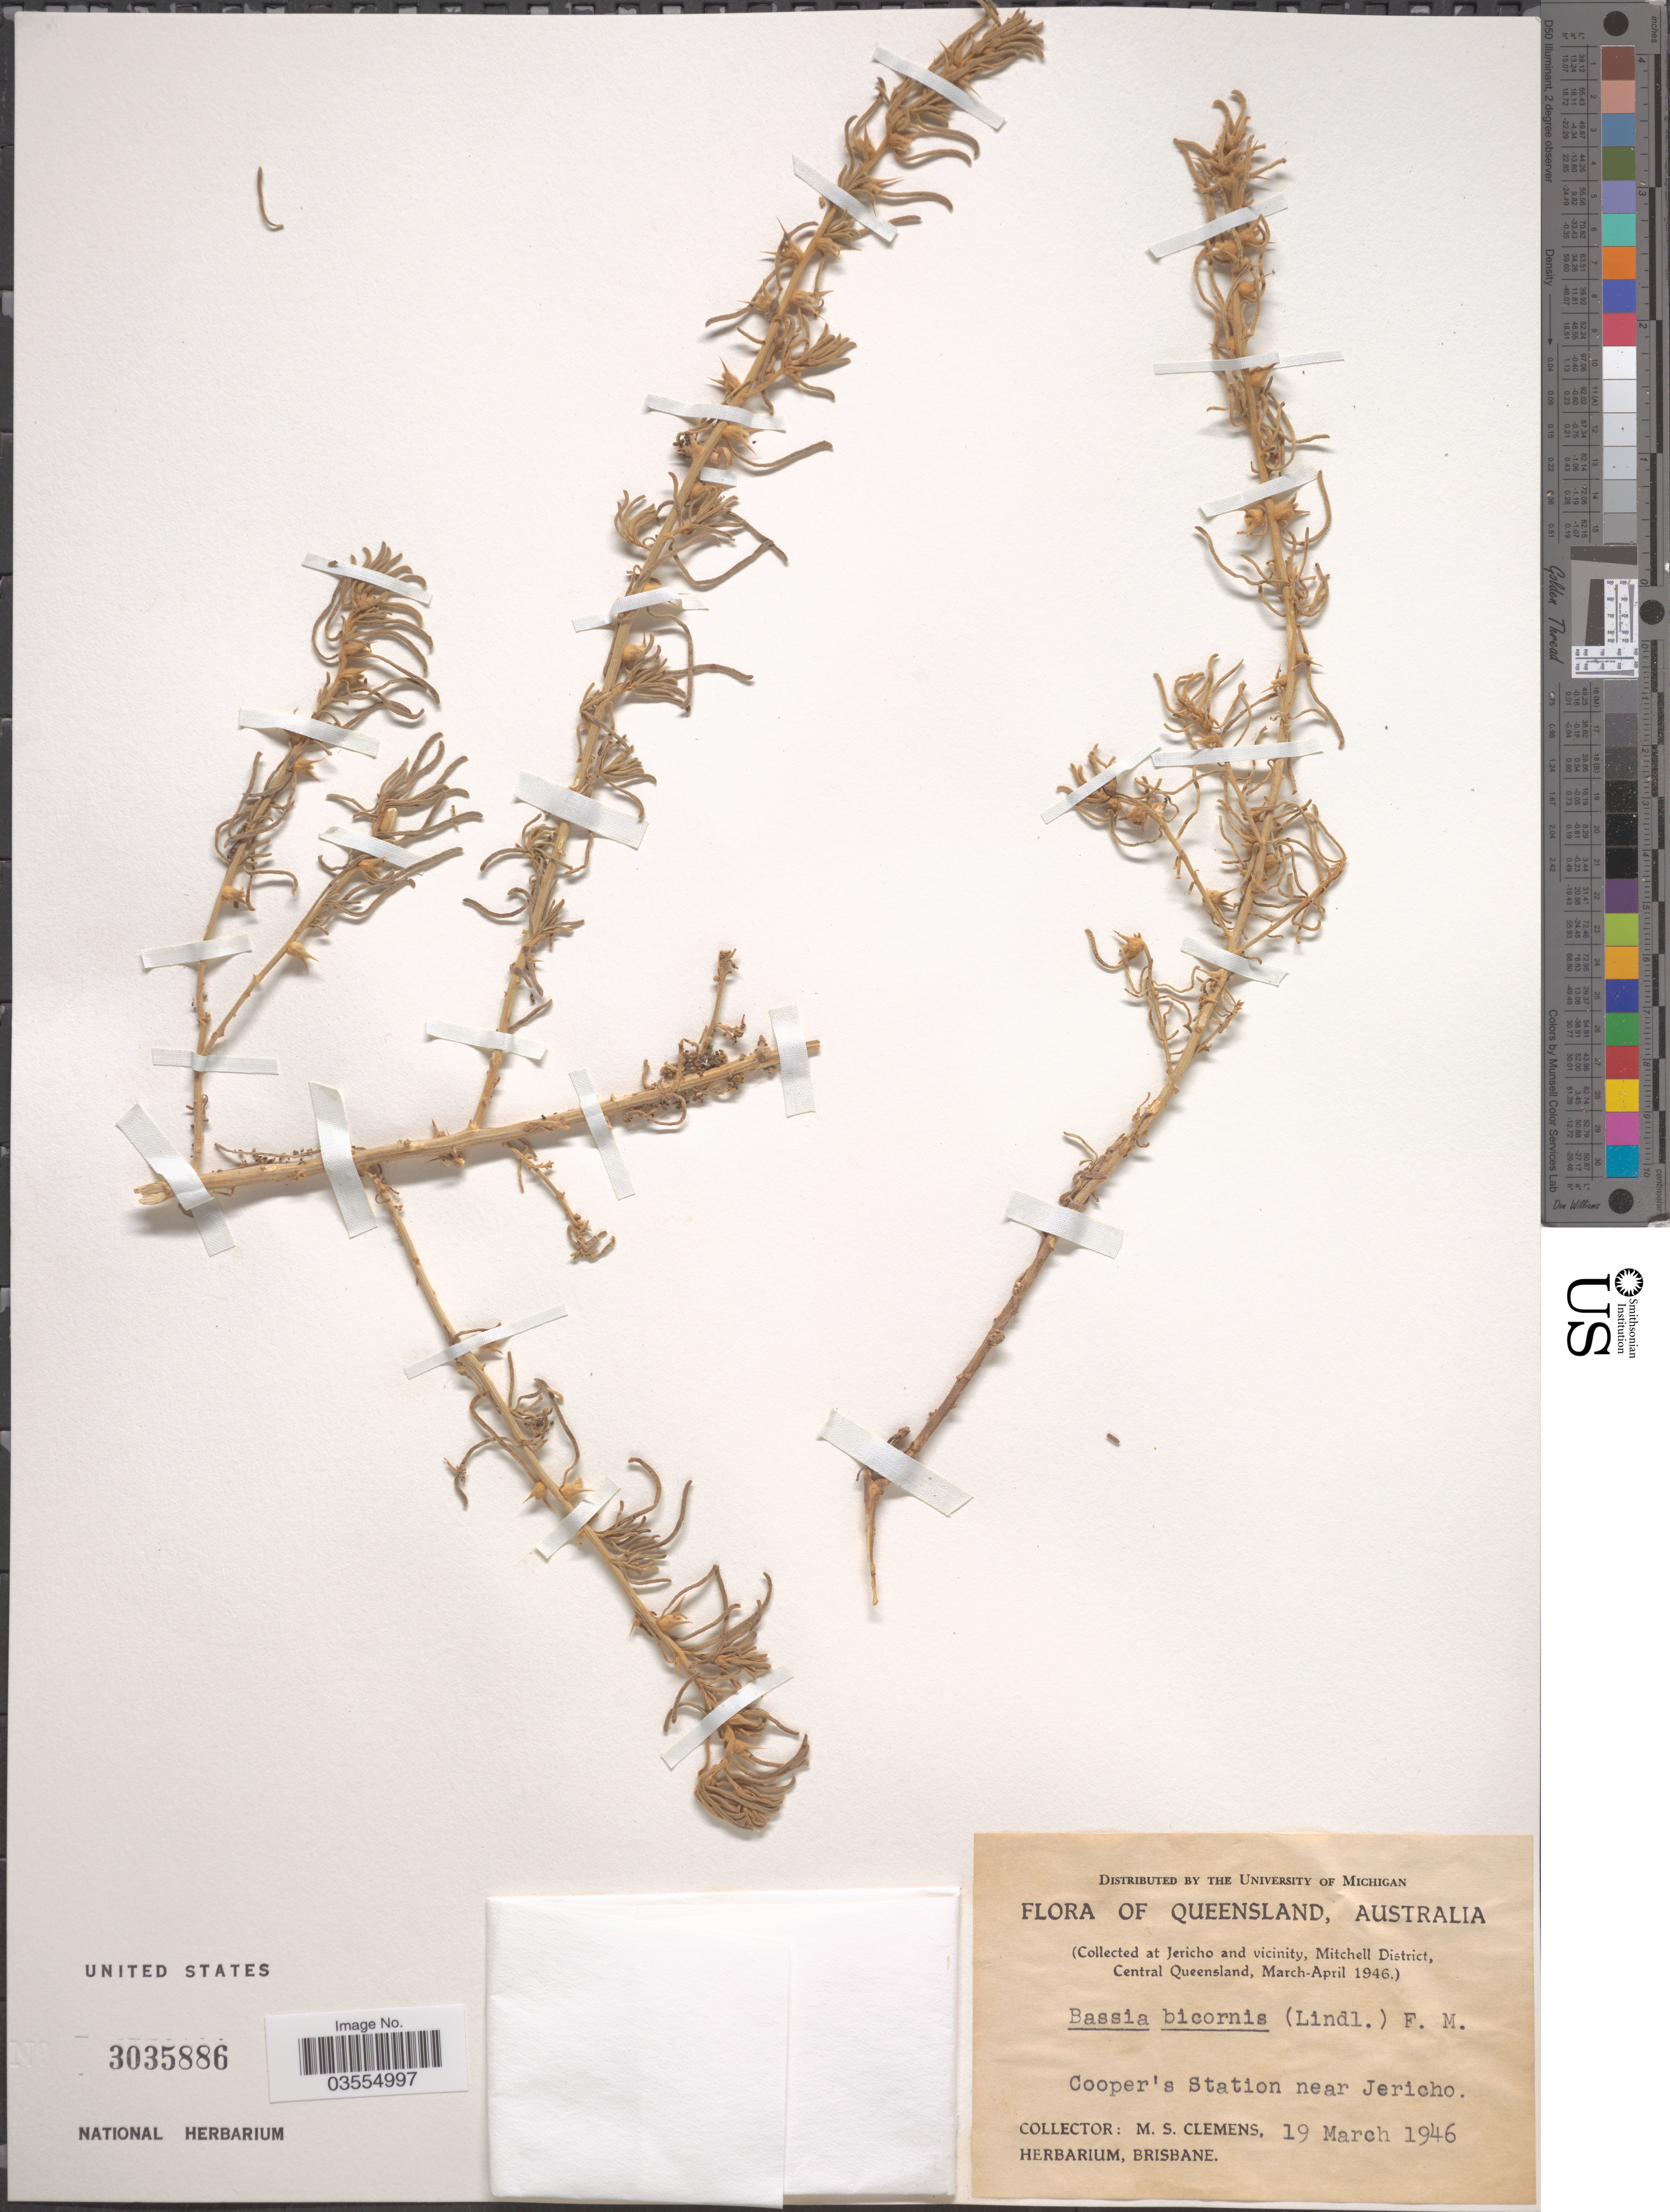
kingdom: Plantae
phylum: Tracheophyta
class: Magnoliopsida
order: Caryophyllales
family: Amaranthaceae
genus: Sclerolaena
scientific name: Sclerolaena bicornis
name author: Lindl.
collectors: M. S. Clemens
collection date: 1946-03-19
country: Australia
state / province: Queensland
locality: Jericho and vicinity, Mitchell District, Central Queensland. Cooper's Station near Jericho.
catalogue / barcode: US 3035886